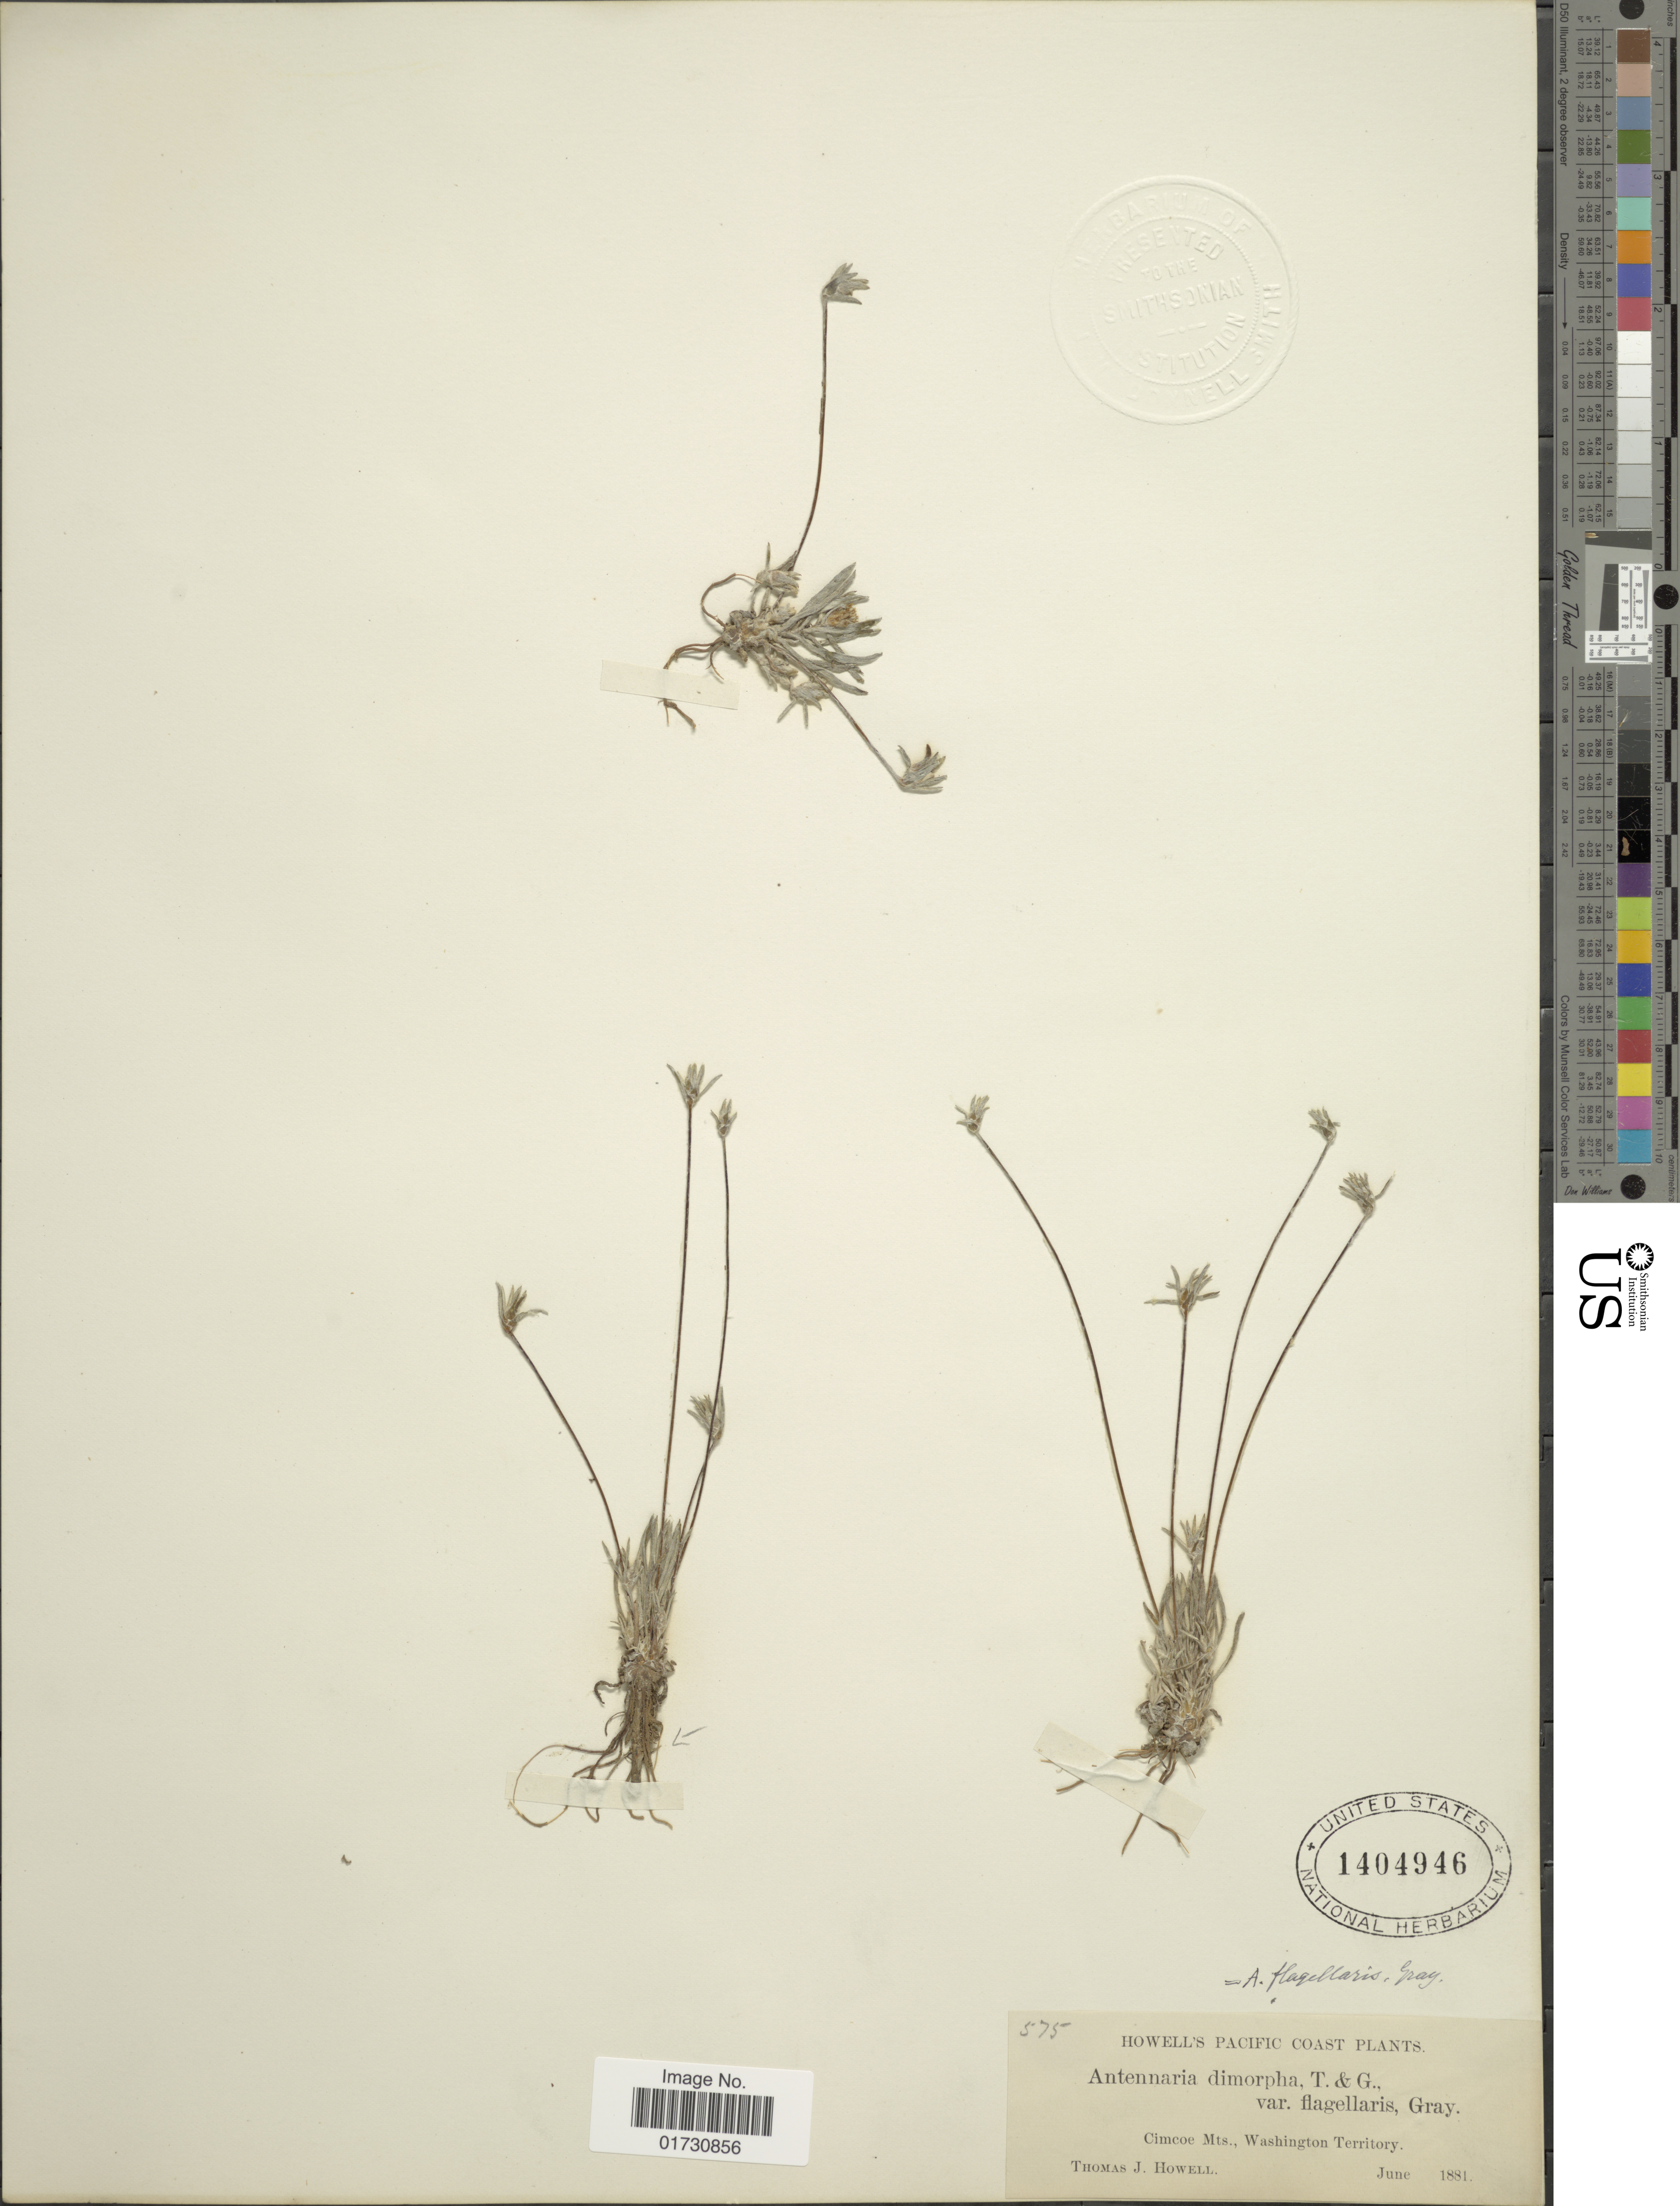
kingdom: Plantae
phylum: Tracheophyta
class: Magnoliopsida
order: Asterales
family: Asteraceae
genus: Antennaria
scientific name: Antennaria flagellaris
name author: A. Gray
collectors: T. J. Howell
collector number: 575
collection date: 1881-06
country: United States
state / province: Washington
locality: Cimcoe Mts., Washington Territory, Howell's Pacific Coast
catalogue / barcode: US 1404946